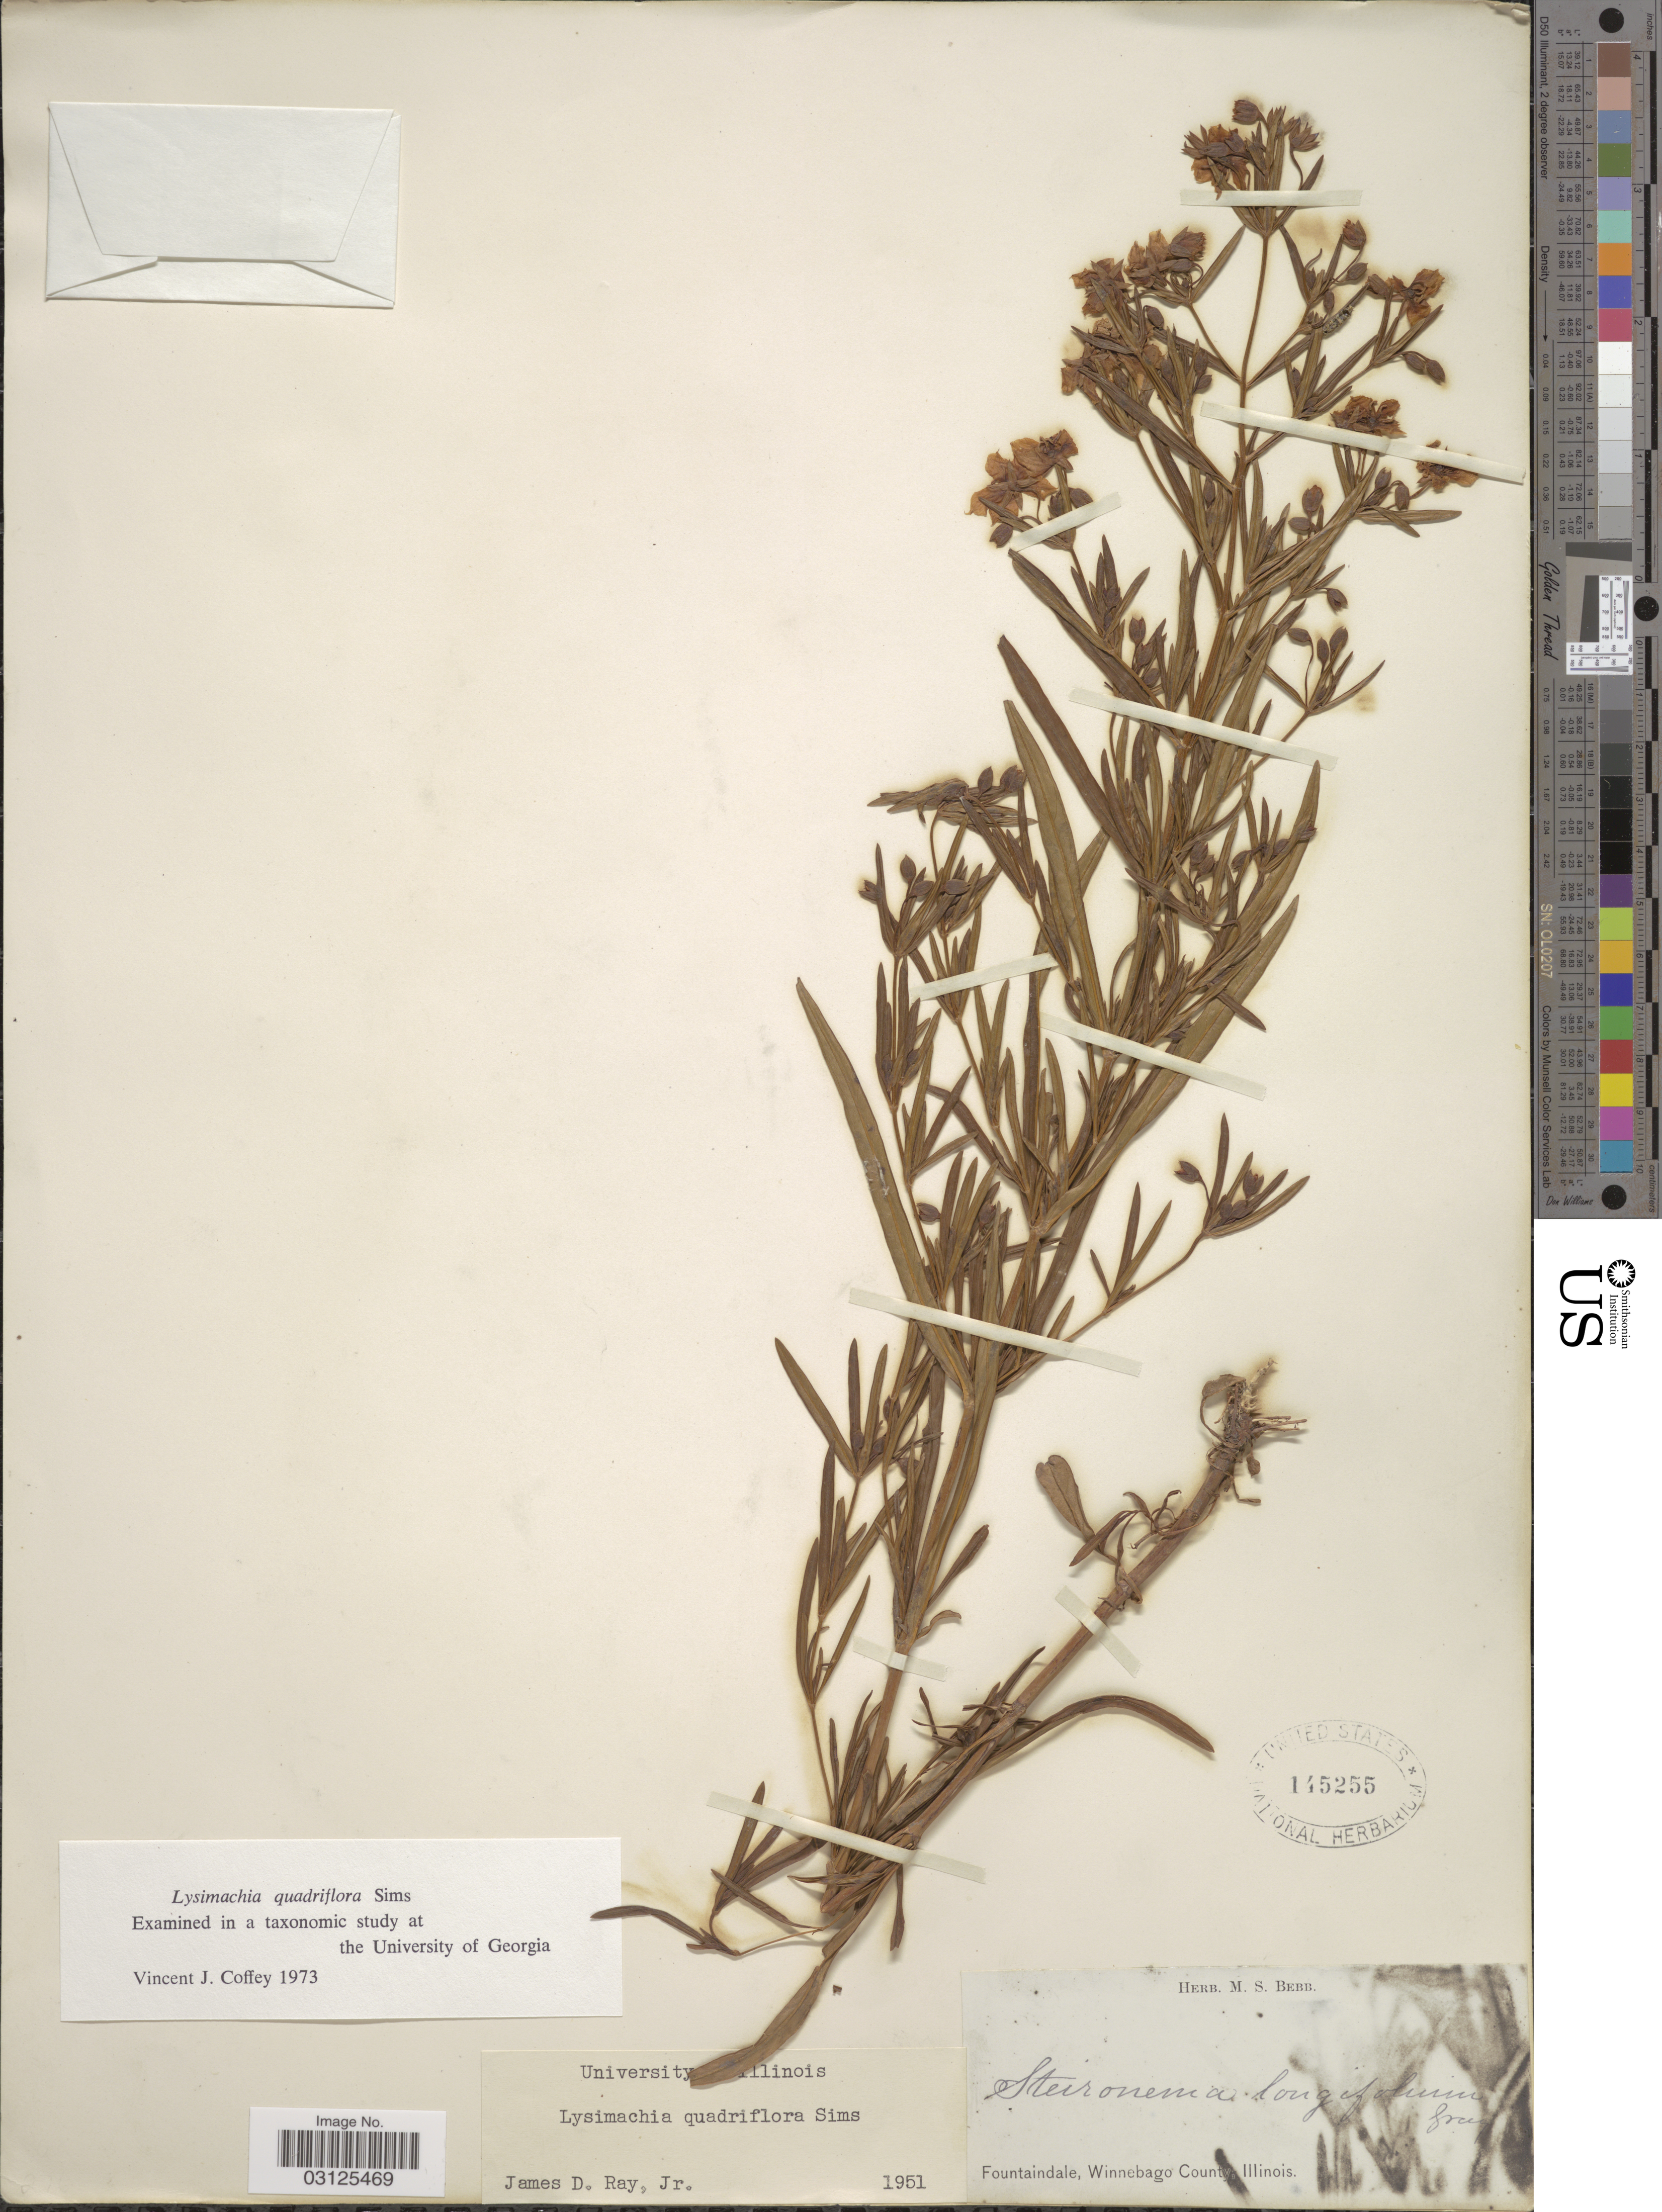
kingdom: Plantae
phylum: Tracheophyta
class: Magnoliopsida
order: Ericales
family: Primulaceae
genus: Steironema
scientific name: Steironema quadriflorum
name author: (Sims) Hitchc.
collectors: ex Herb. M. S. Bebb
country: United States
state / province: Illinois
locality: Fountaindale, Winnebago County.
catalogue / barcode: US 145255